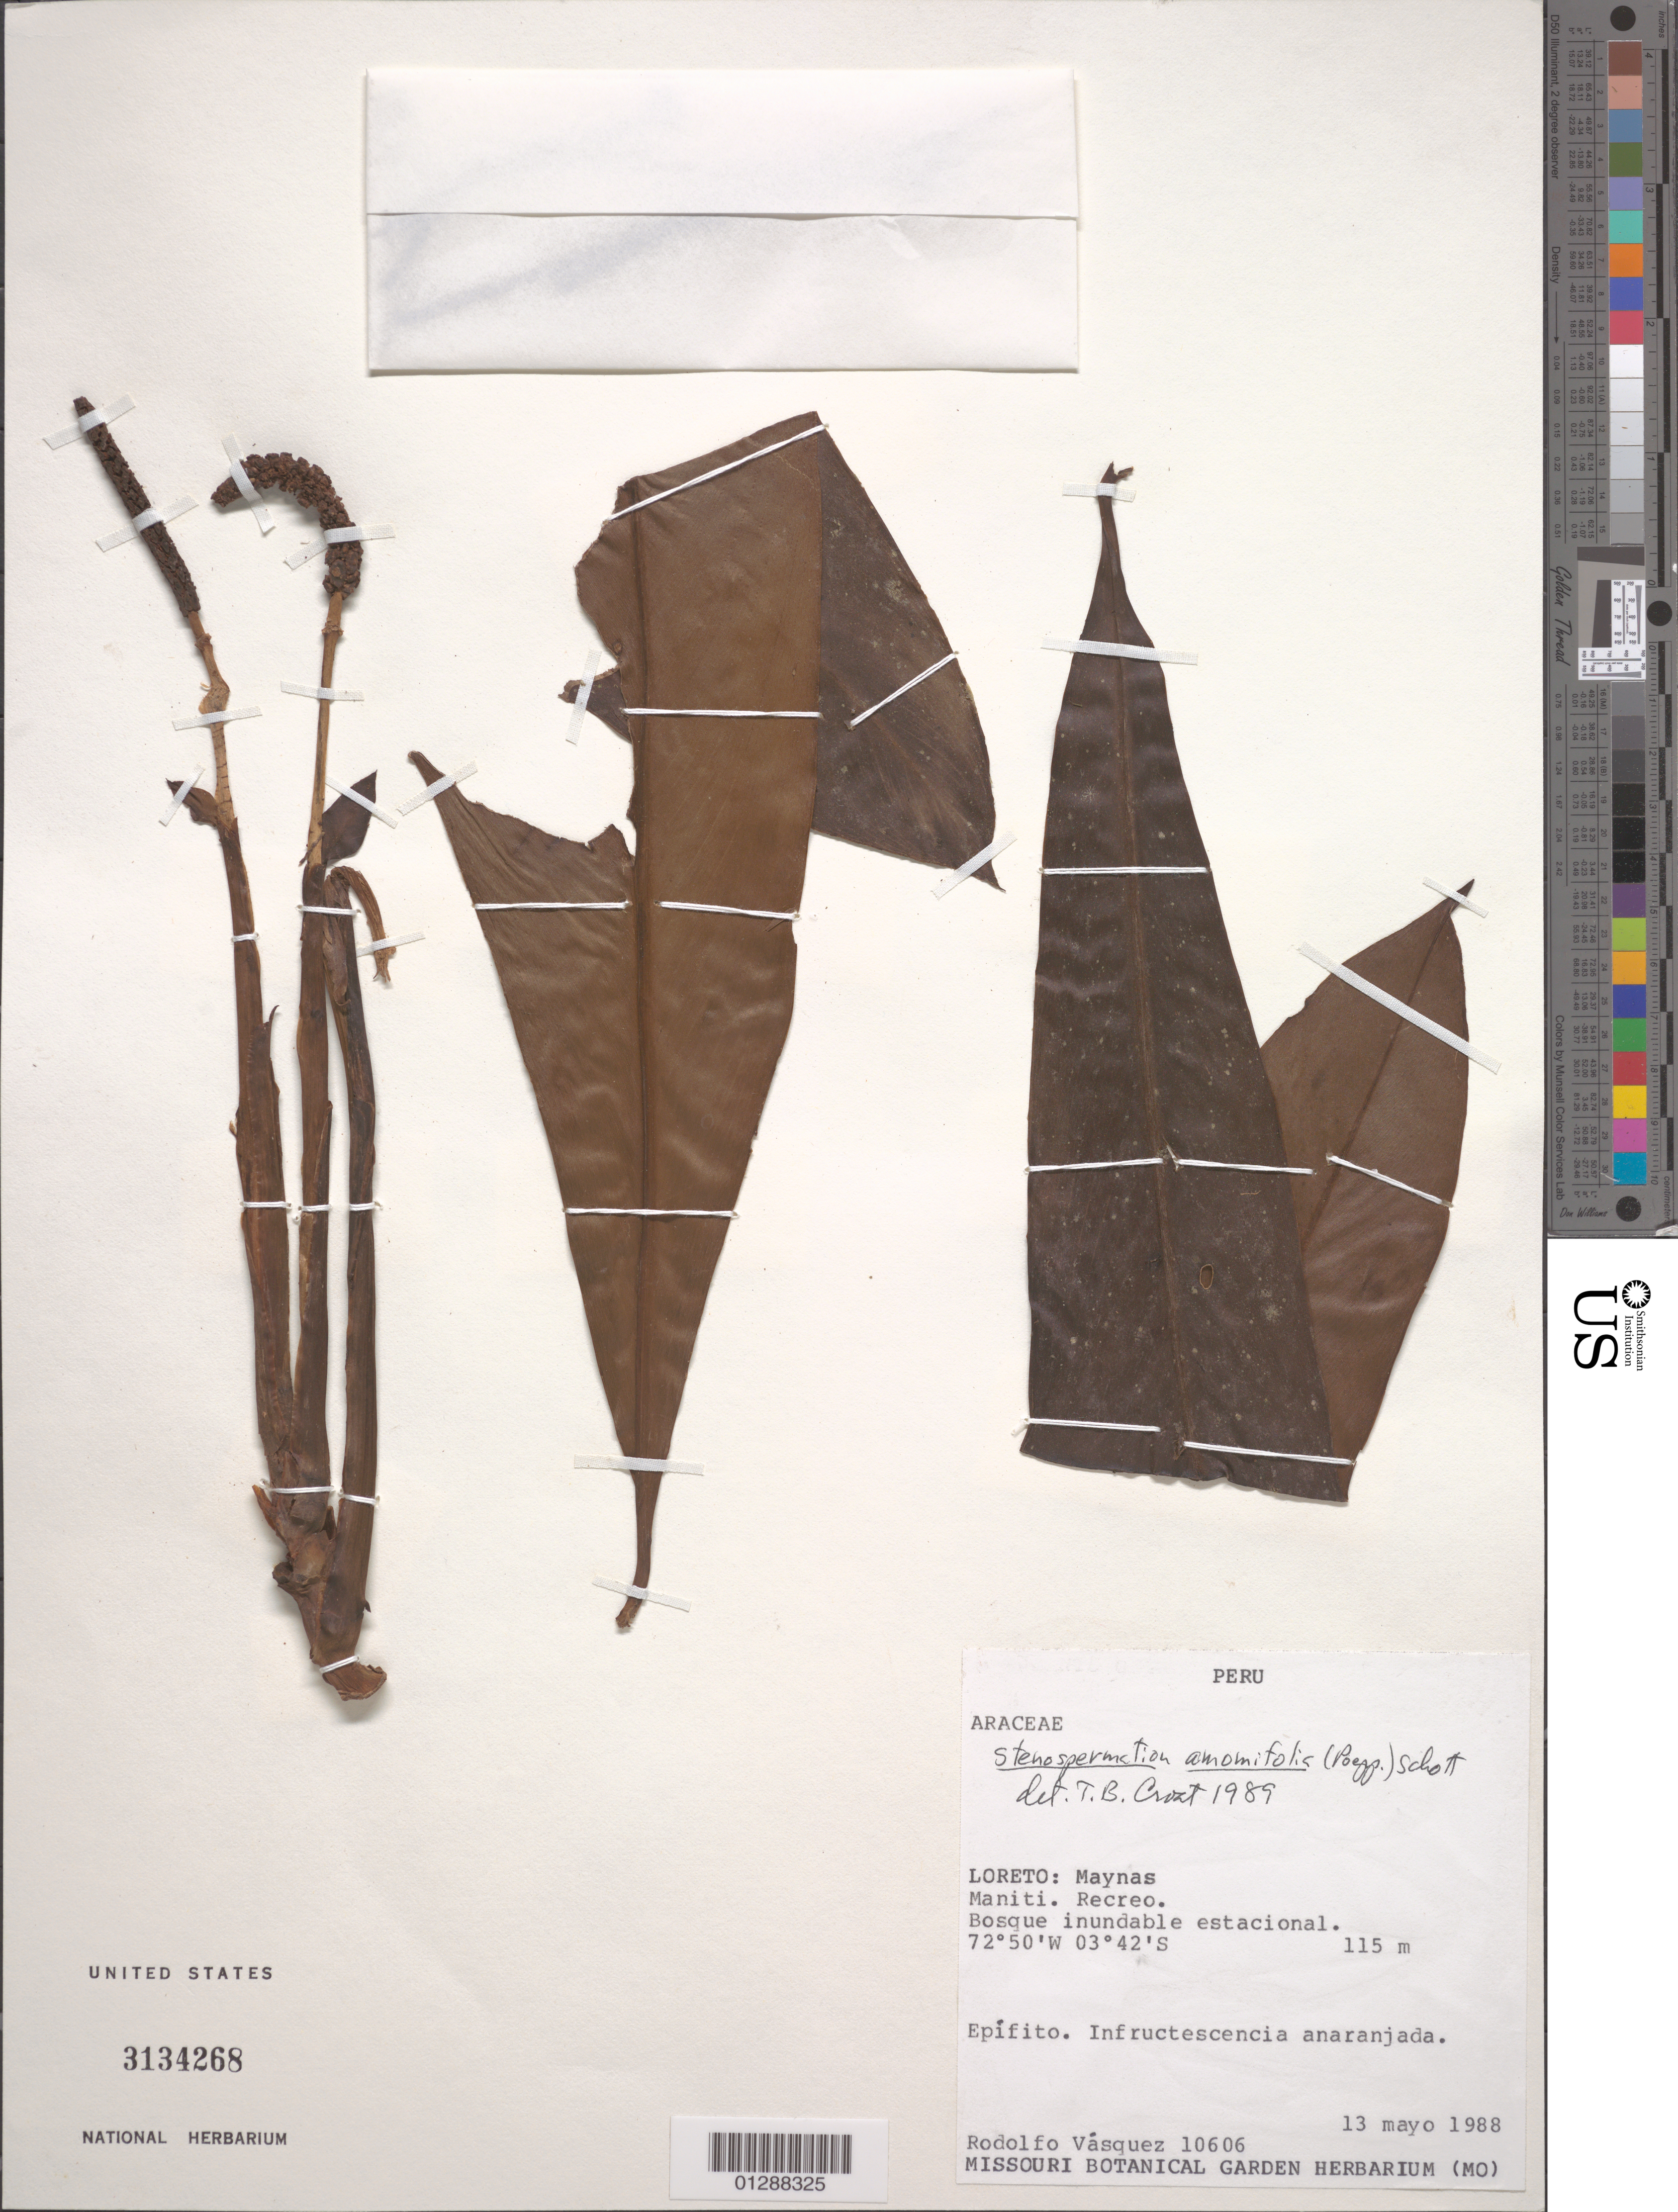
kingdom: Plantae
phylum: Tracheophyta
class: Liliopsida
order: Alismatales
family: Araceae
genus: Stenospermation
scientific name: Stenospermation amomifolium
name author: (Poepp.) Schott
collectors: R. Vásquez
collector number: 10606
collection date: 1988-05-13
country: Peru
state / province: Loreto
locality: Maynas. Maniti. Recreo.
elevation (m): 115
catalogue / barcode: US 3134268